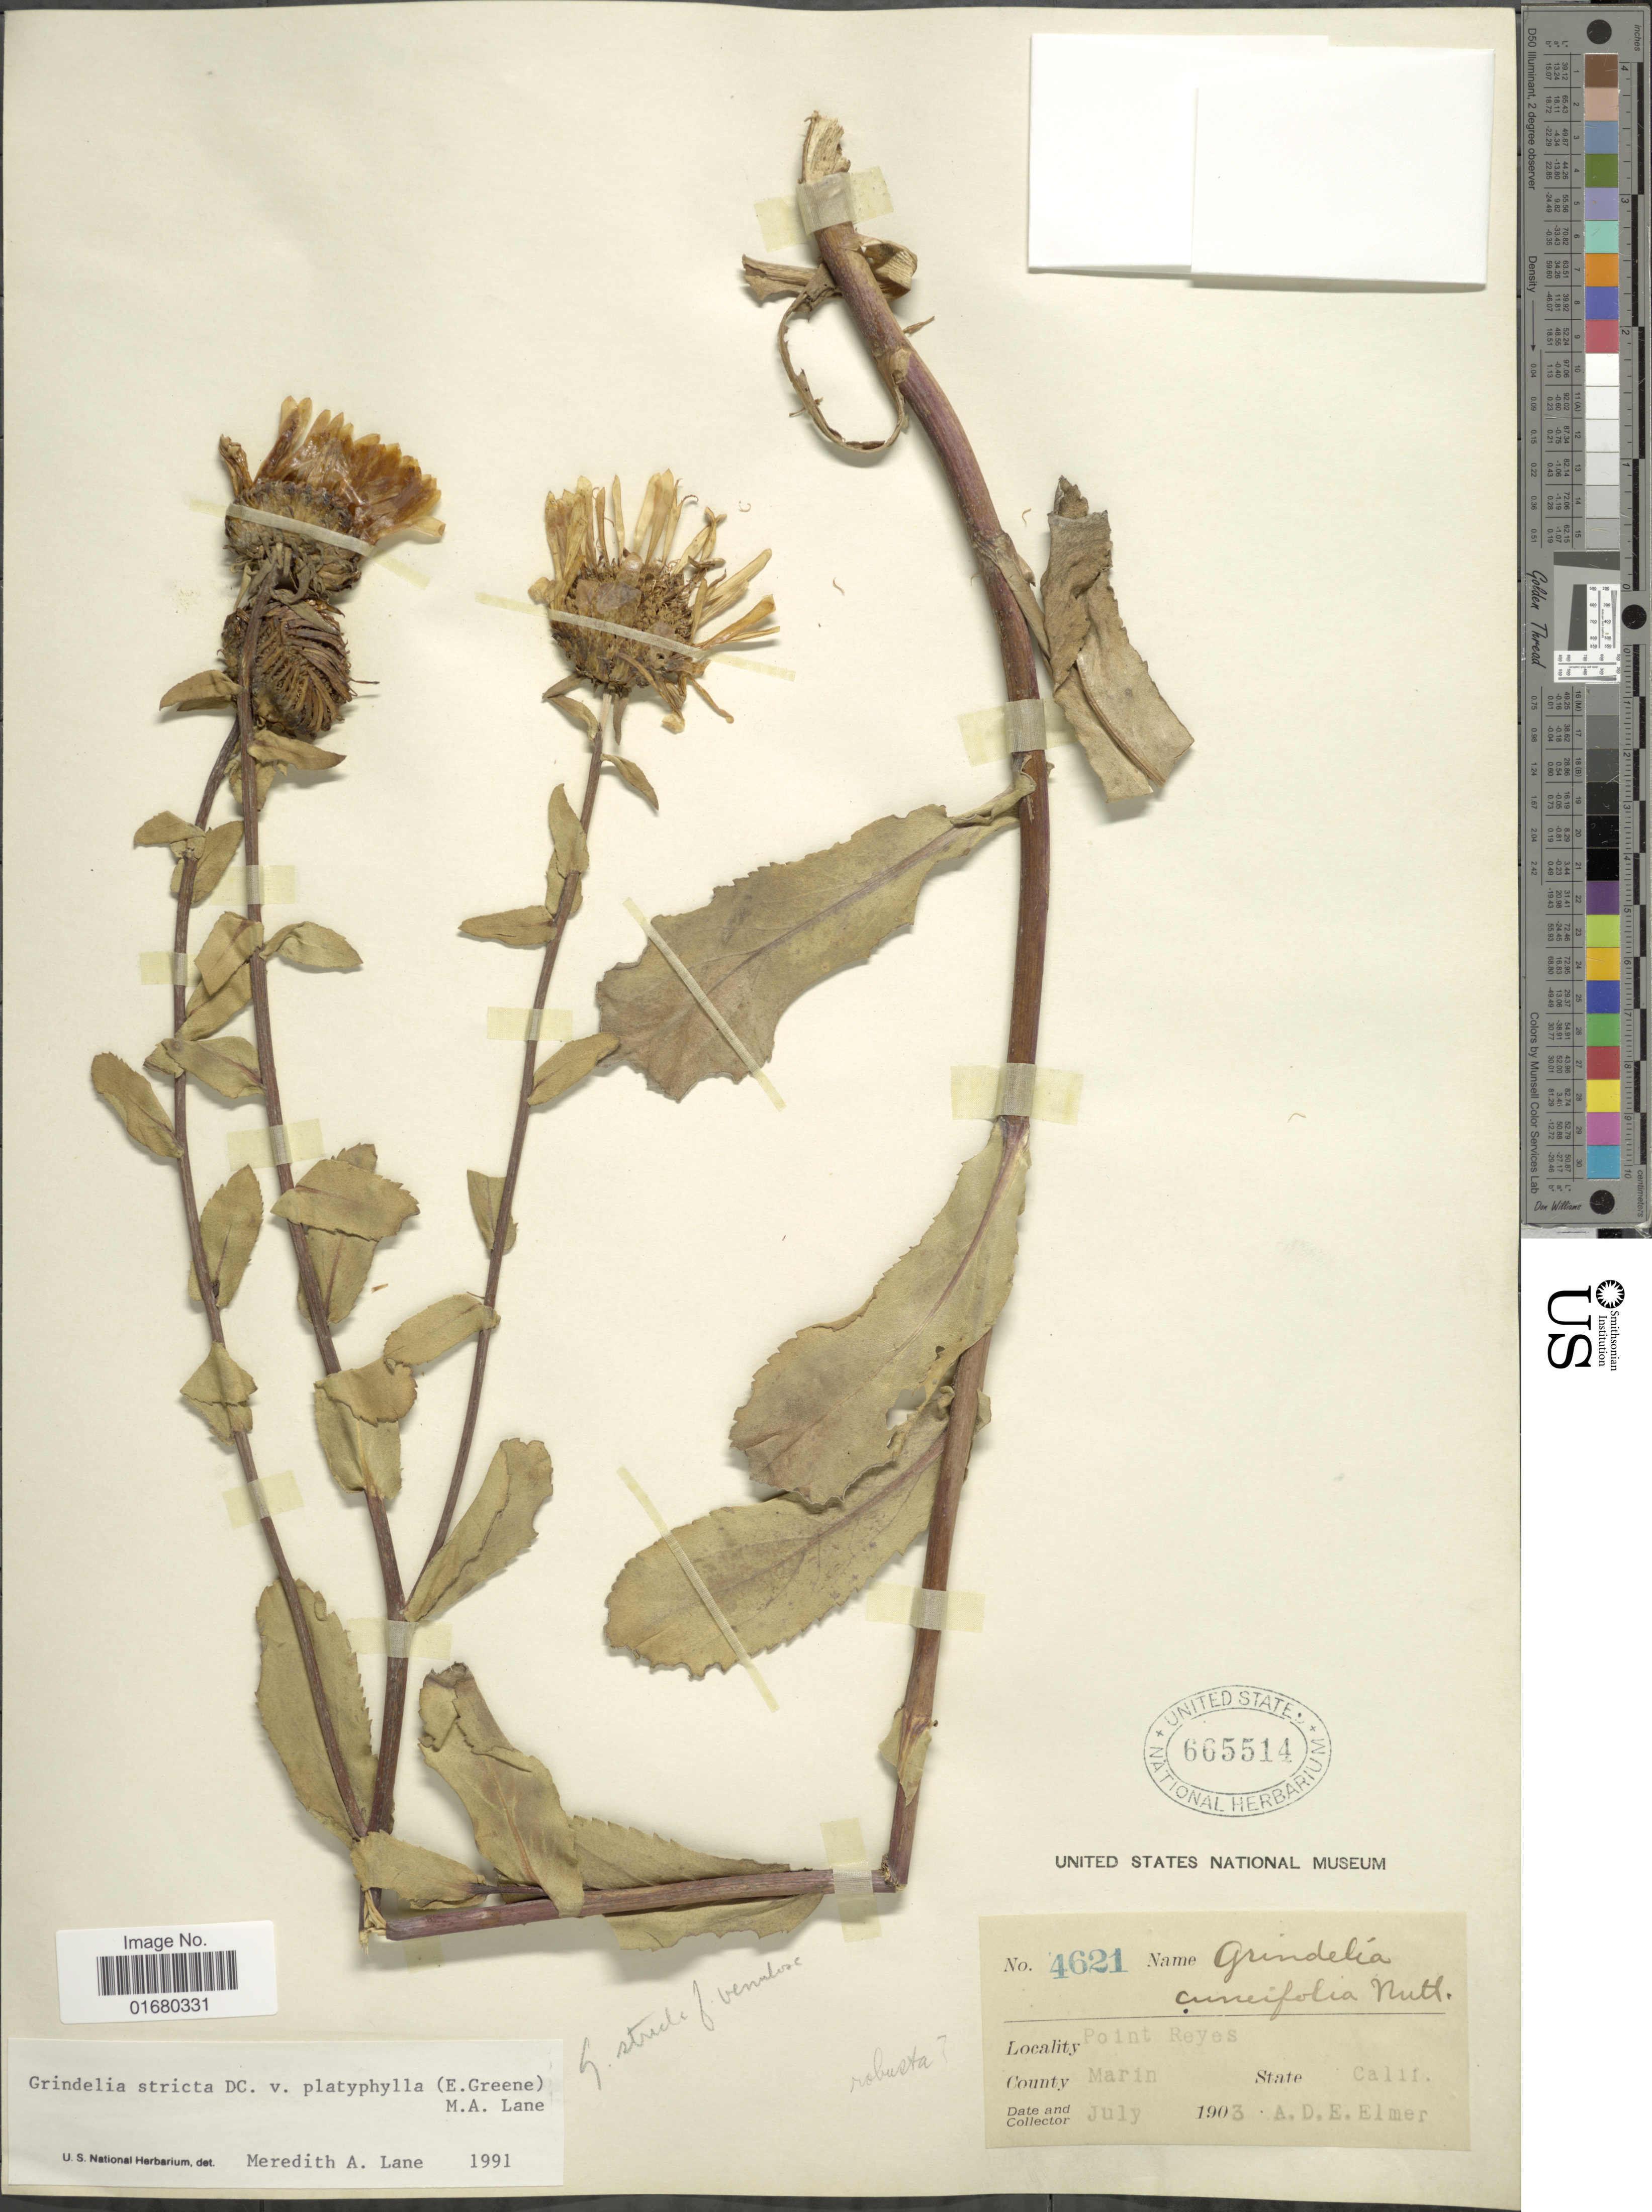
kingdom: Plantae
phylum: Tracheophyta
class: Magnoliopsida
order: Asterales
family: Asteraceae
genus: Grindelia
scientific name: Grindelia stricta var. platyphylla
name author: (Greene) M.A. Lane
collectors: A. D. E. Elmer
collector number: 4621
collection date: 1903-07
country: United States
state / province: California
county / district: Marin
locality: Point Reyes, County: Marin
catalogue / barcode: US 665514